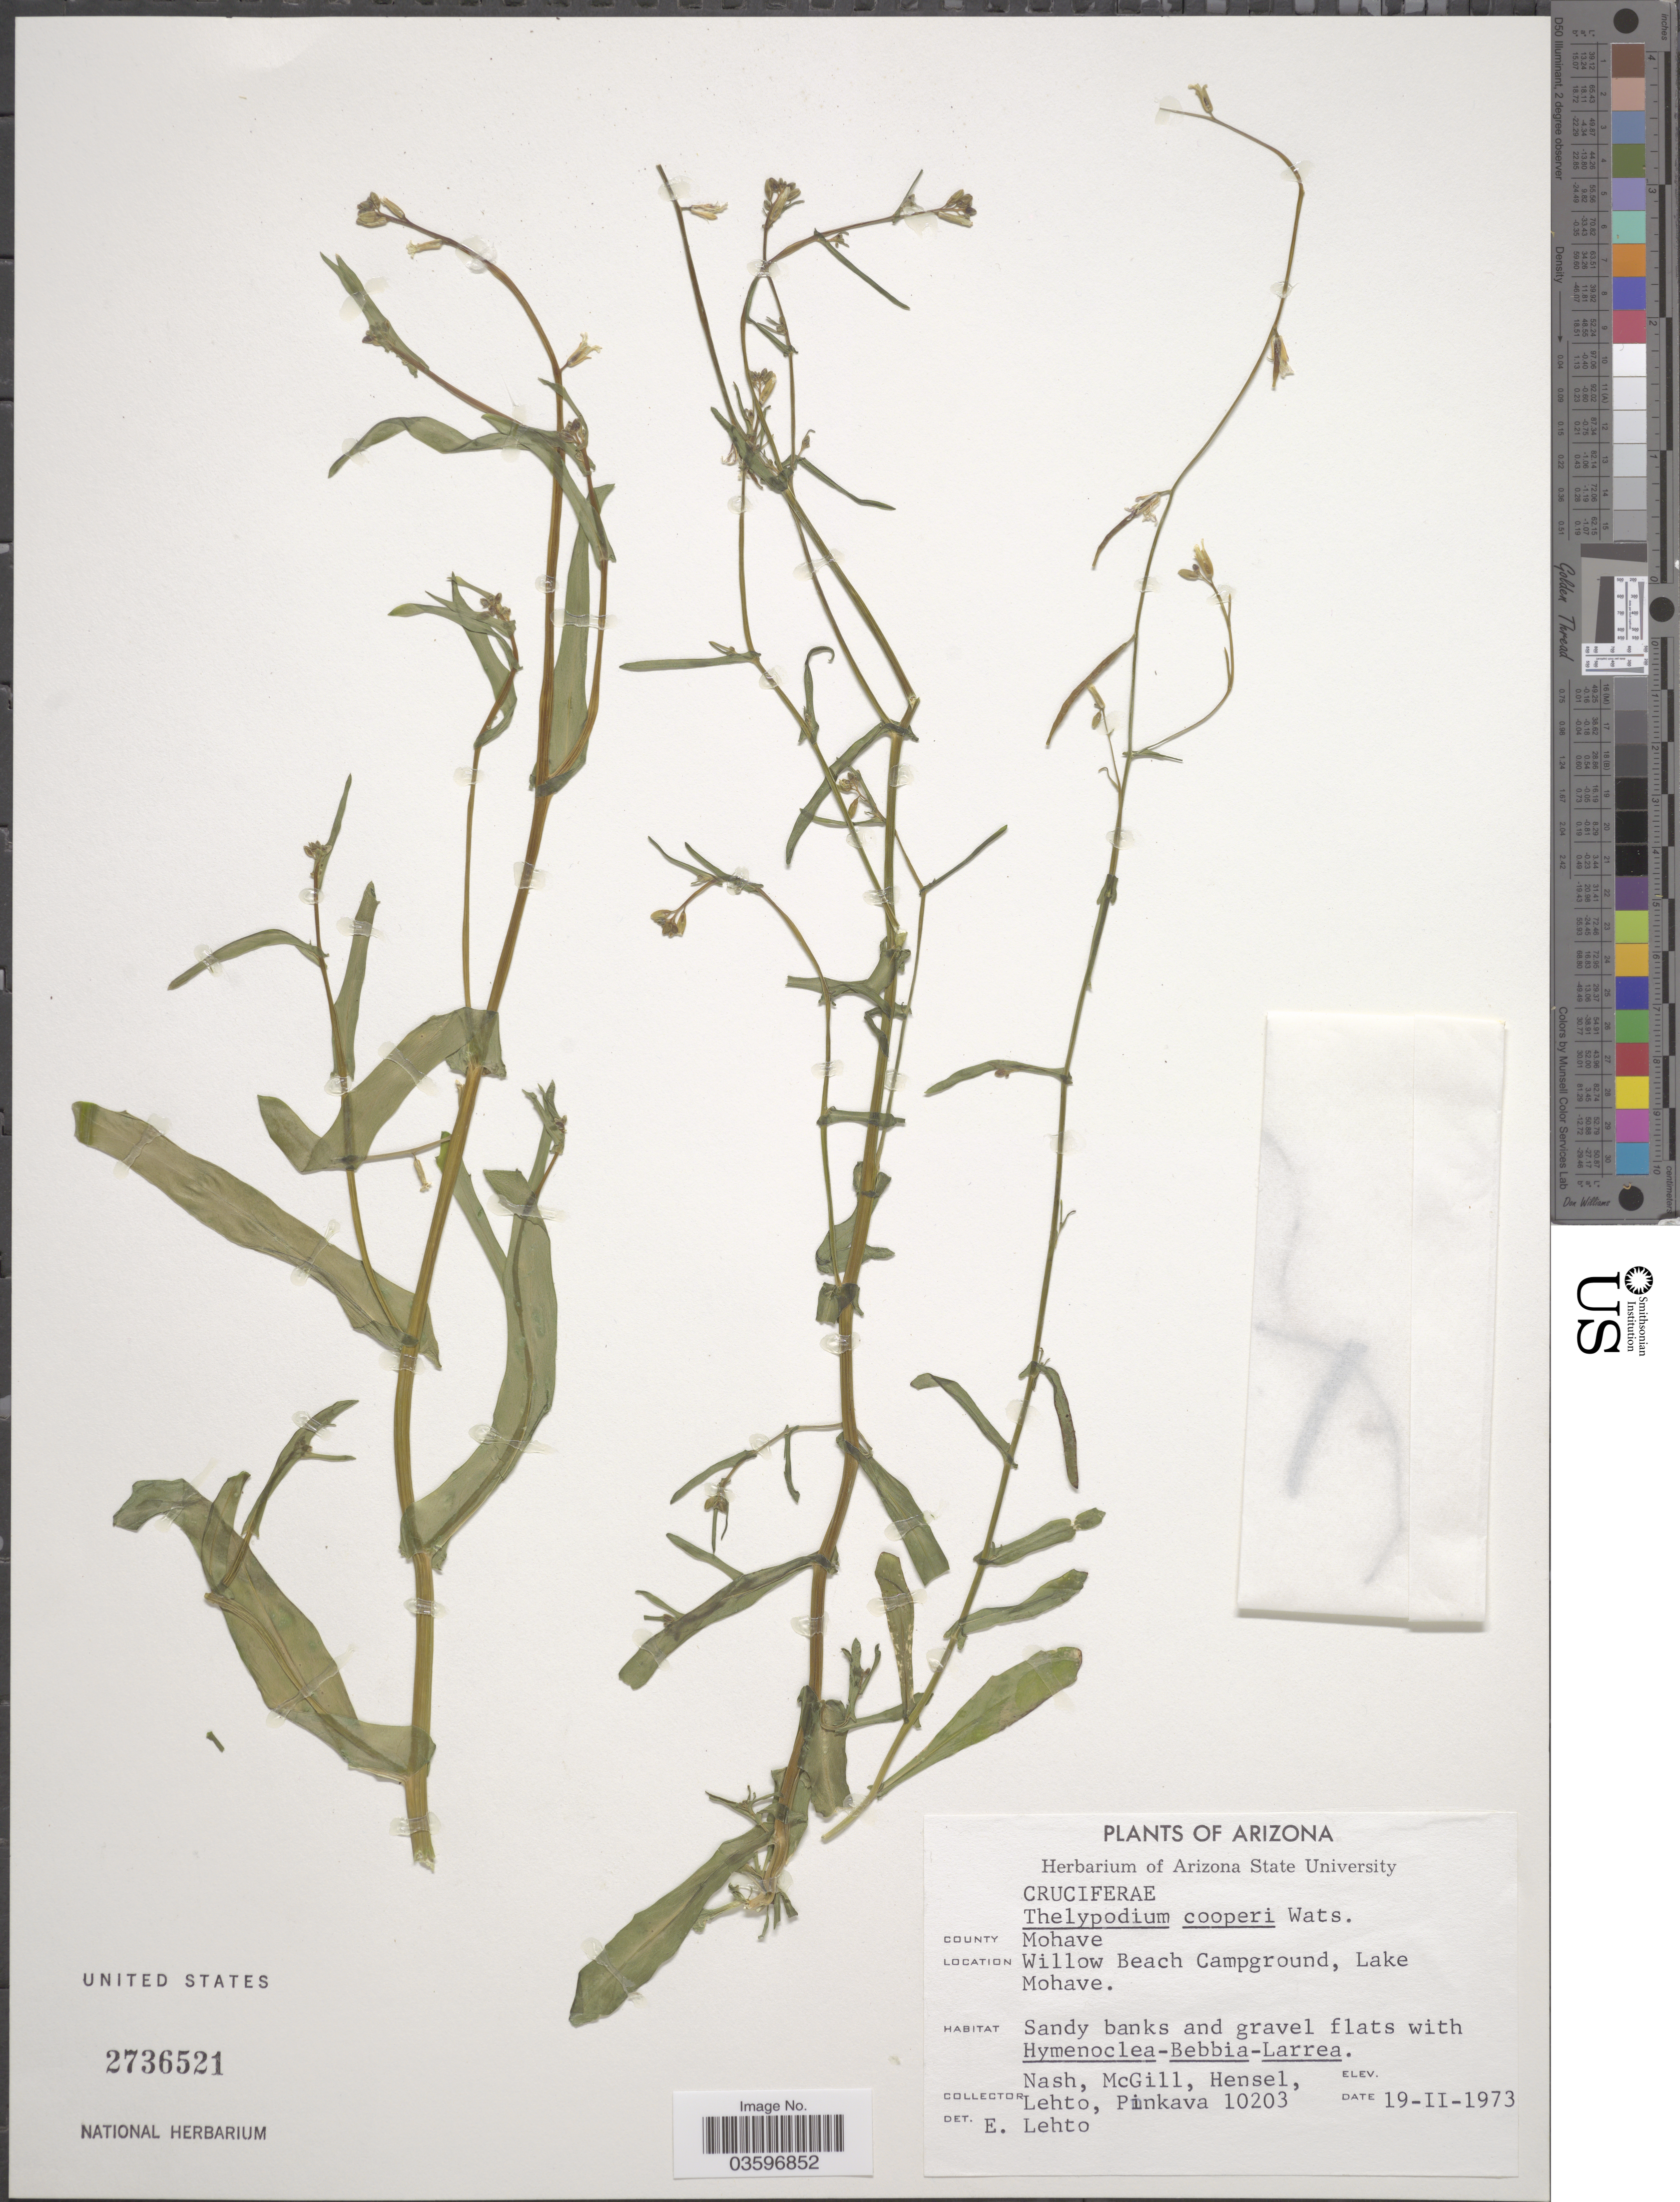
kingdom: Plantae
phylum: Tracheophyta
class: Magnoliopsida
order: Brassicales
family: Brassicaceae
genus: Caulanthus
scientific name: Caulanthus cooperi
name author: (S. Watson) Payson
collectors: -- Nash, -. McGill, -. Hensel, -. Lehto & -. Pinkava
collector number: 10203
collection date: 1973-02-19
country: United States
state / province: Arizona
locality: County Mohave. Willow Beach Campground, Lake Mohave.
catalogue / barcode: US 2736521